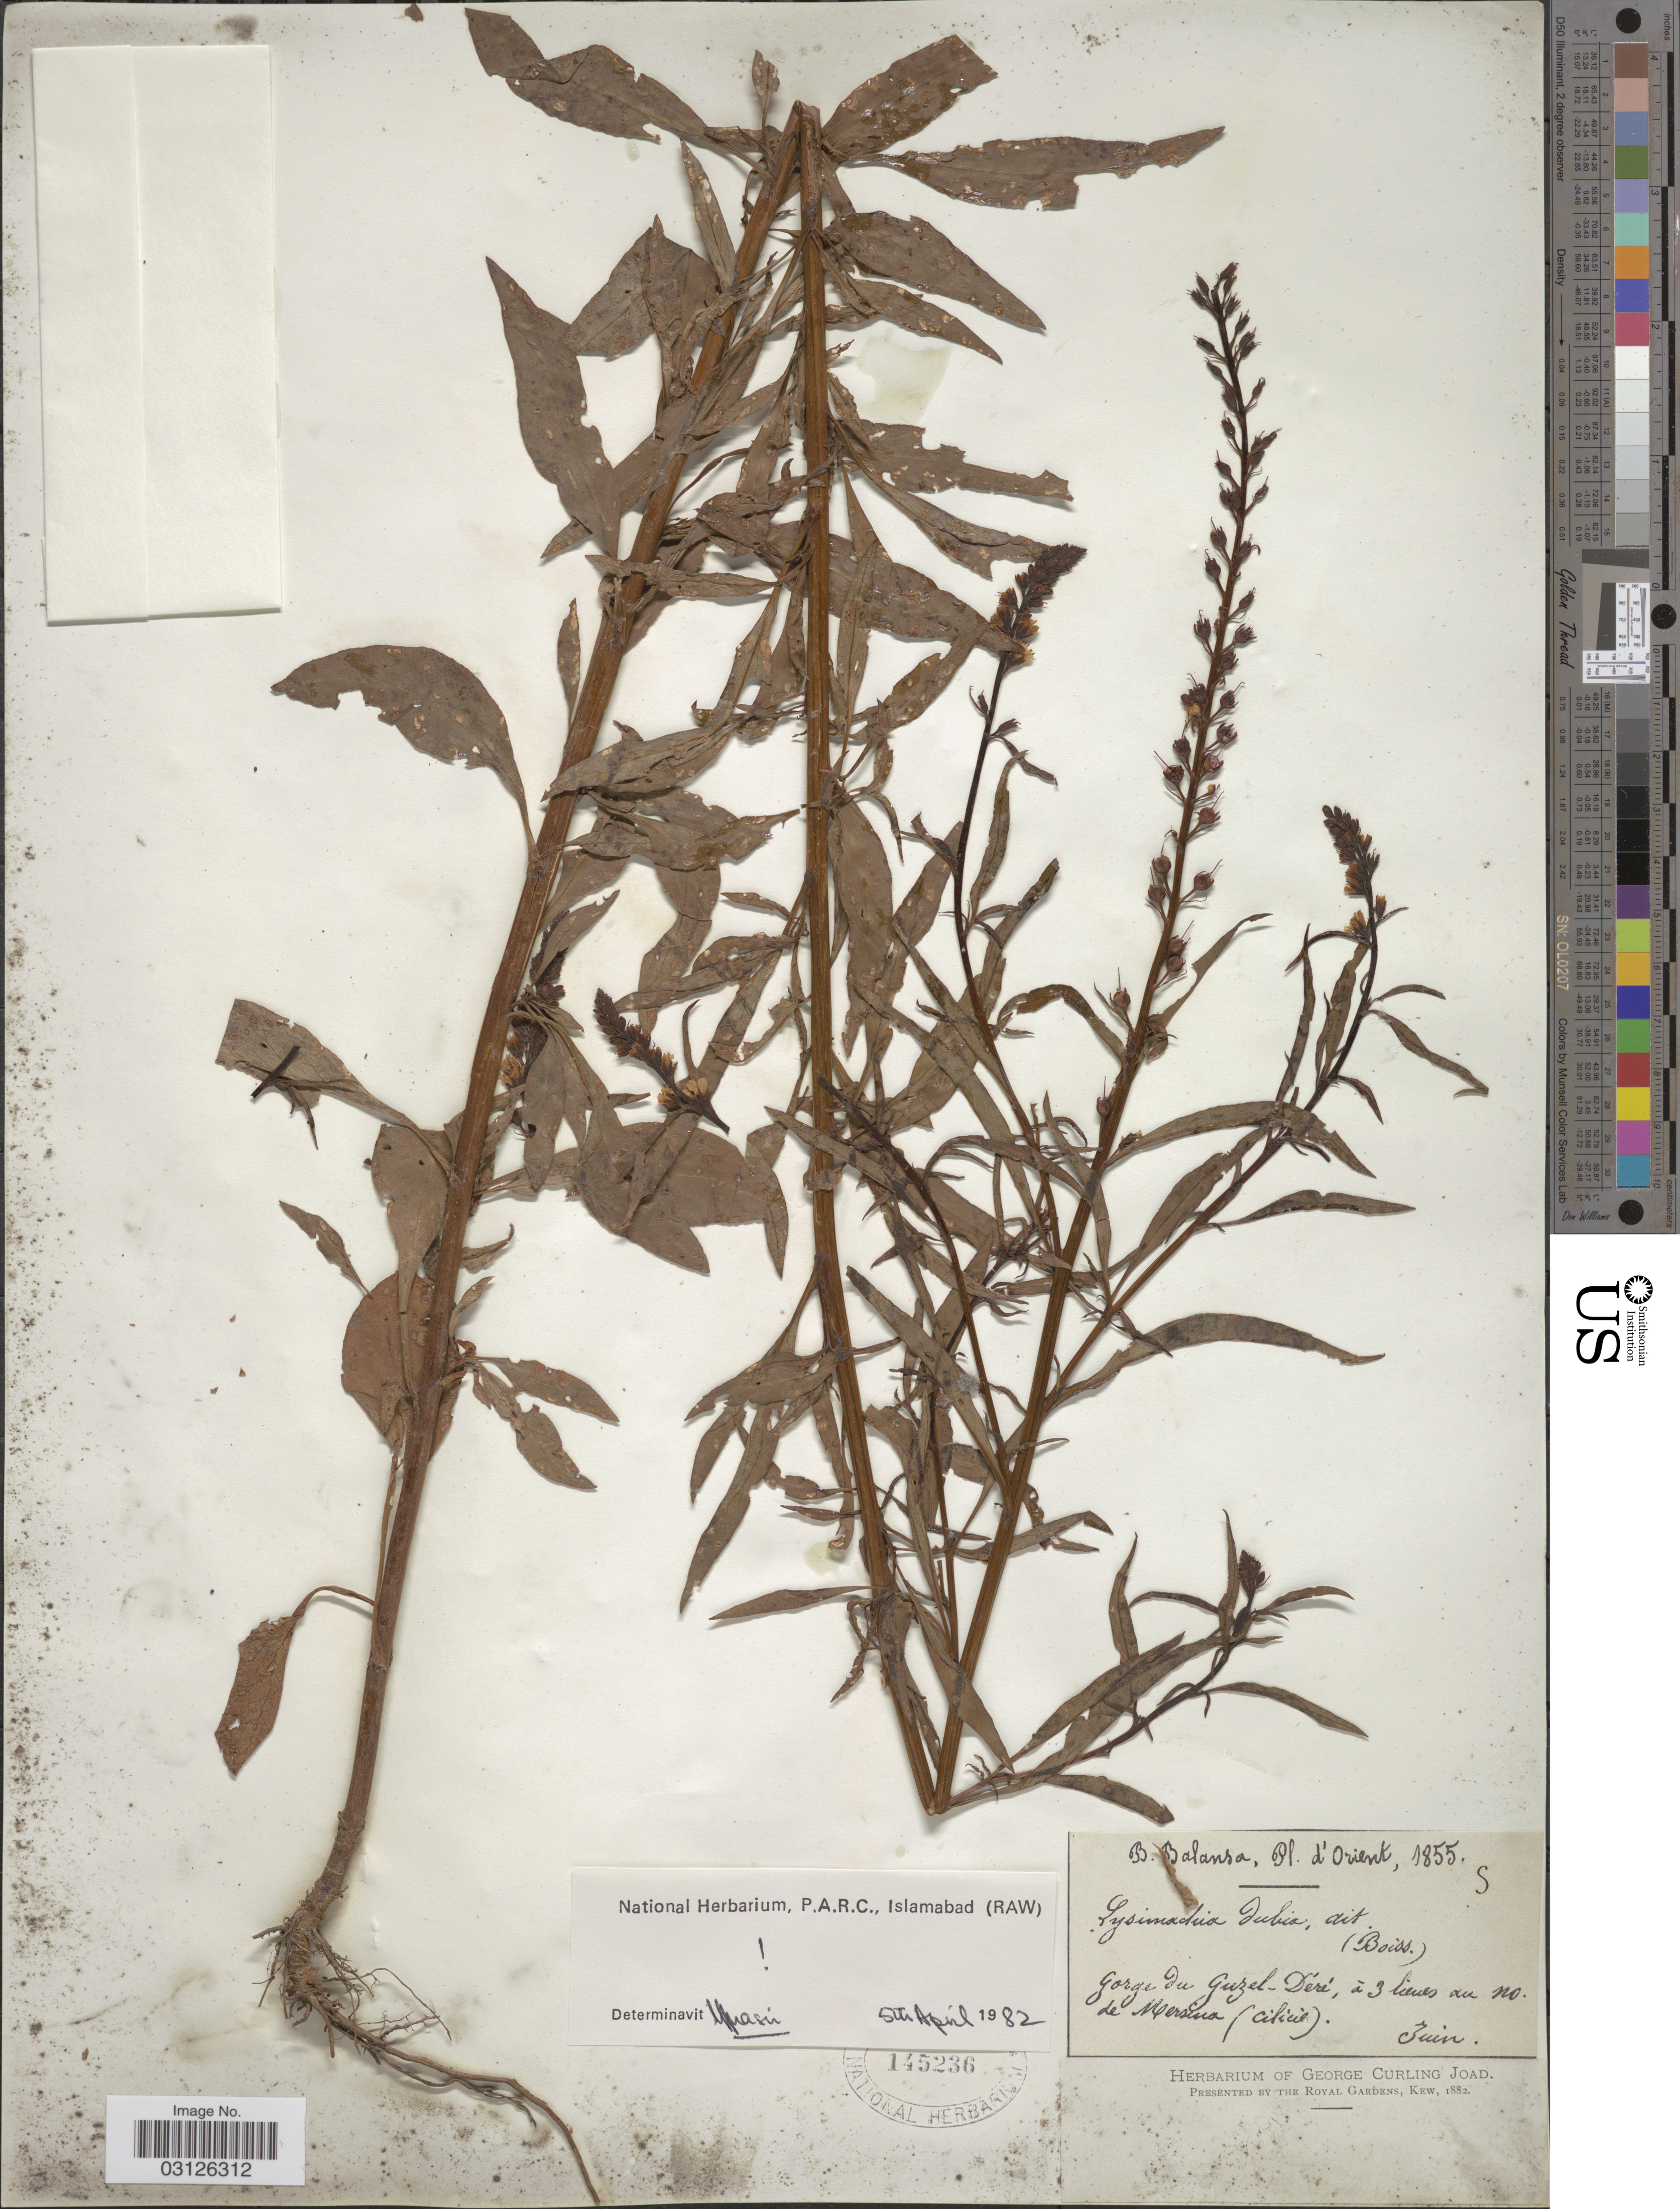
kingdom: Plantae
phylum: Tracheophyta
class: Magnoliopsida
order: Ericales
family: Primulaceae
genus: Lysimachia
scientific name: Lysimachia dubia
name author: Aiton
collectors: B. Balansa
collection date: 1855-06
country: Turkey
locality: Orient. Gorge du Guzel-Déré, à 3 lieues au no. de Mersina (Cilicie).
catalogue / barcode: US 145236